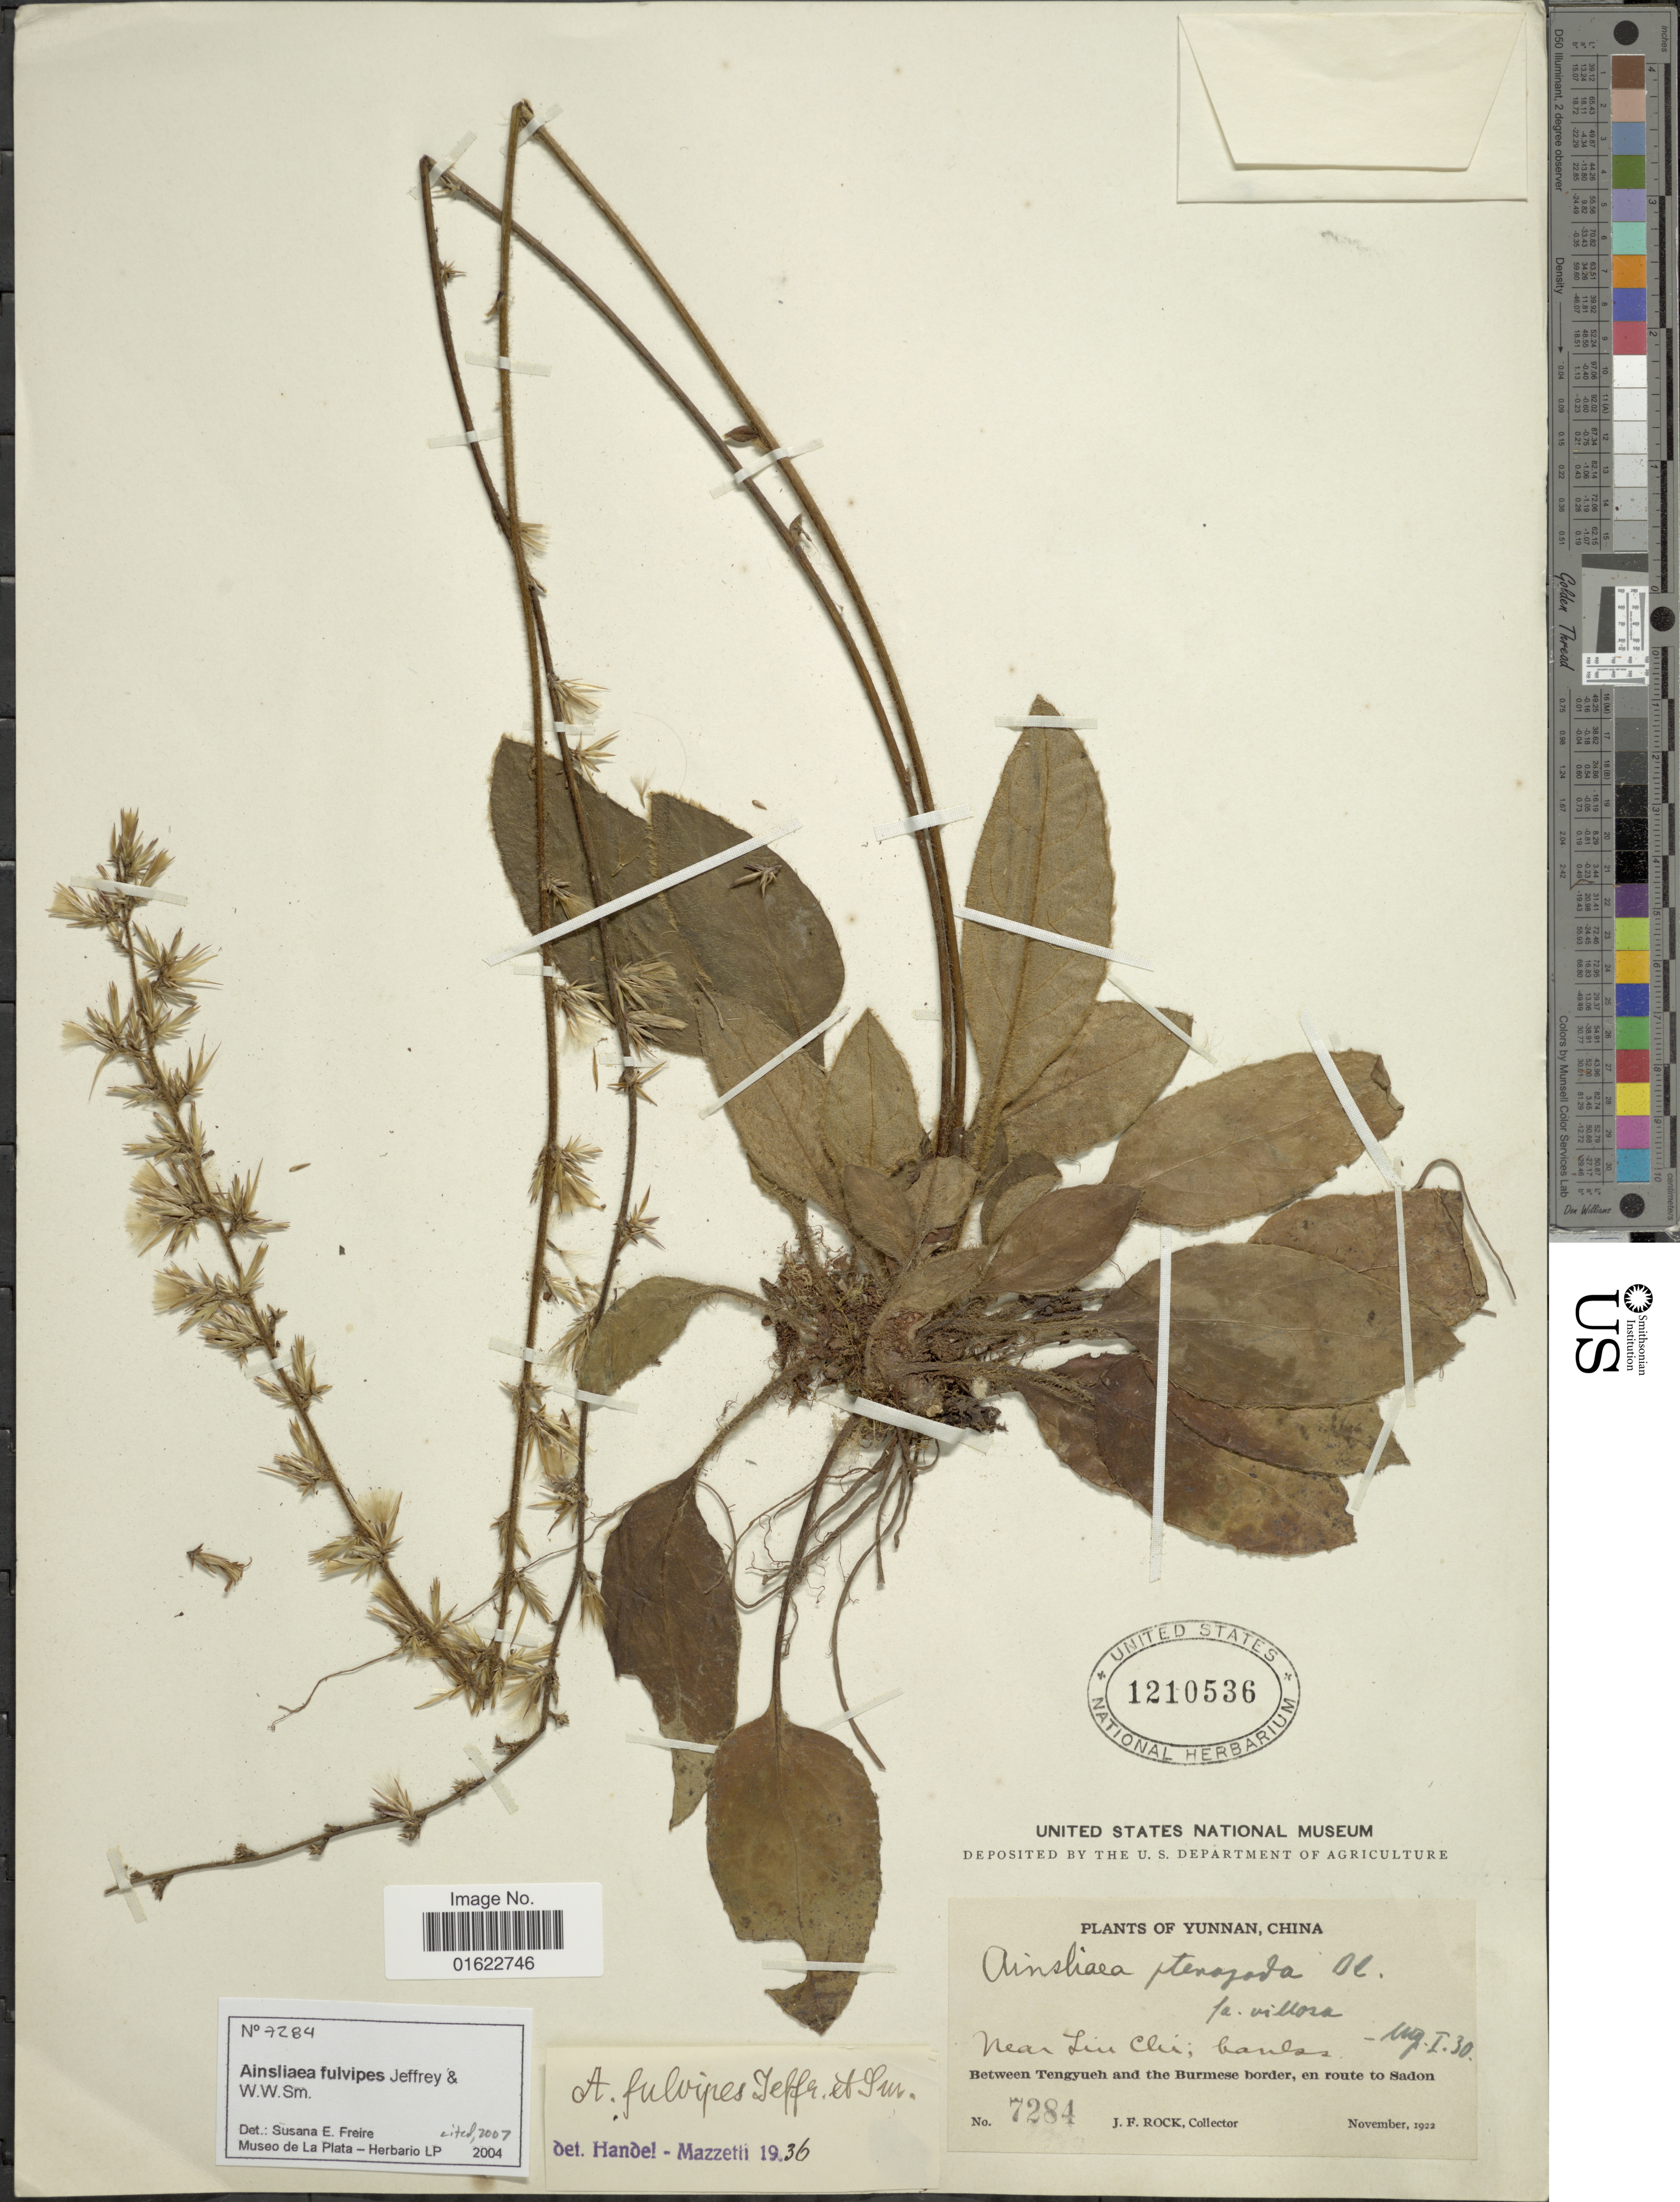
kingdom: Plantae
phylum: Tracheophyta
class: Magnoliopsida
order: Asterales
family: Asteraceae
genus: Ainsliaea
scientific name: Ainsliaea fulvipes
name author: Jeffrey & W.W. Sm.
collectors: J. Rock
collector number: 7284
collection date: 1922-11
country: China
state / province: Yunnan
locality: Near Lin Chi; Between Tengyueh and the Burmese border, en route to Sadon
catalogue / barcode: US 1210536